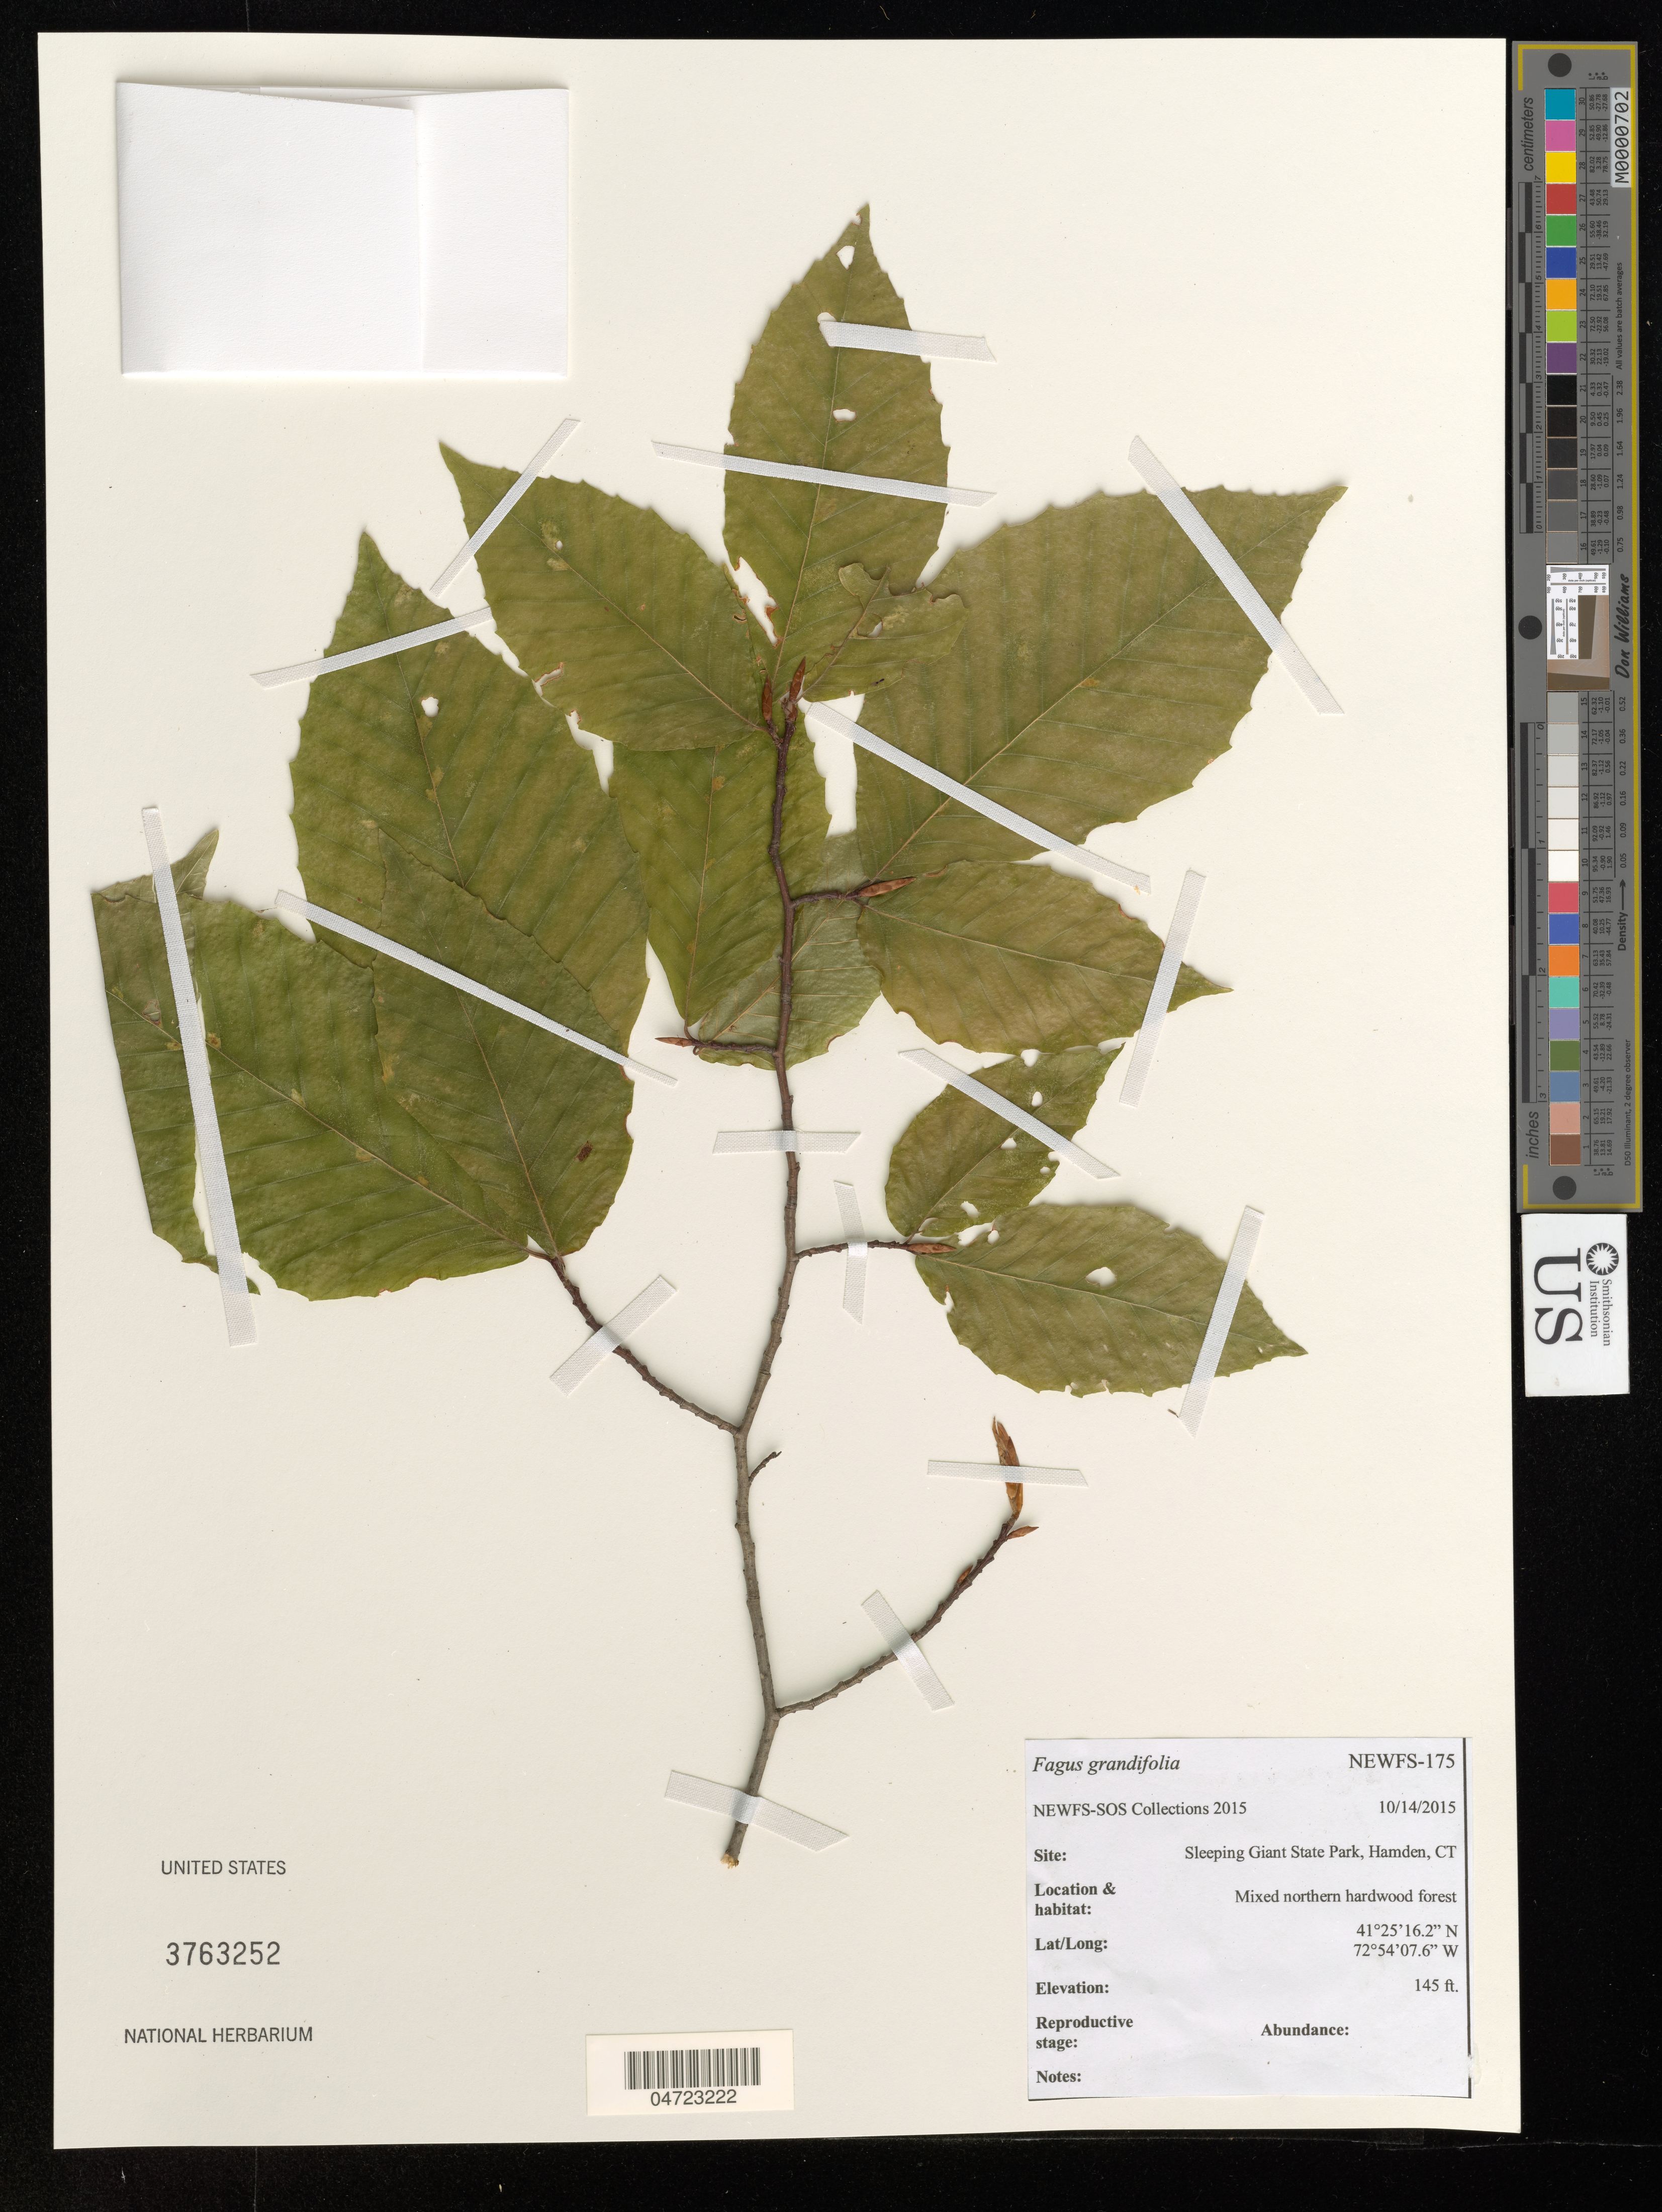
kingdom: Plantae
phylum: Tracheophyta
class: Magnoliopsida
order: Fagales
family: Fagaceae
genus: Fagus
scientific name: Fagus grandifolia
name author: Ehrh.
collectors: NEWFS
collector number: NEWFS-175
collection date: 2015-10-14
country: United States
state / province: Connecticut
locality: Sleeping Giant State Park, Hamden.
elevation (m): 44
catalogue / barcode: US 3763252